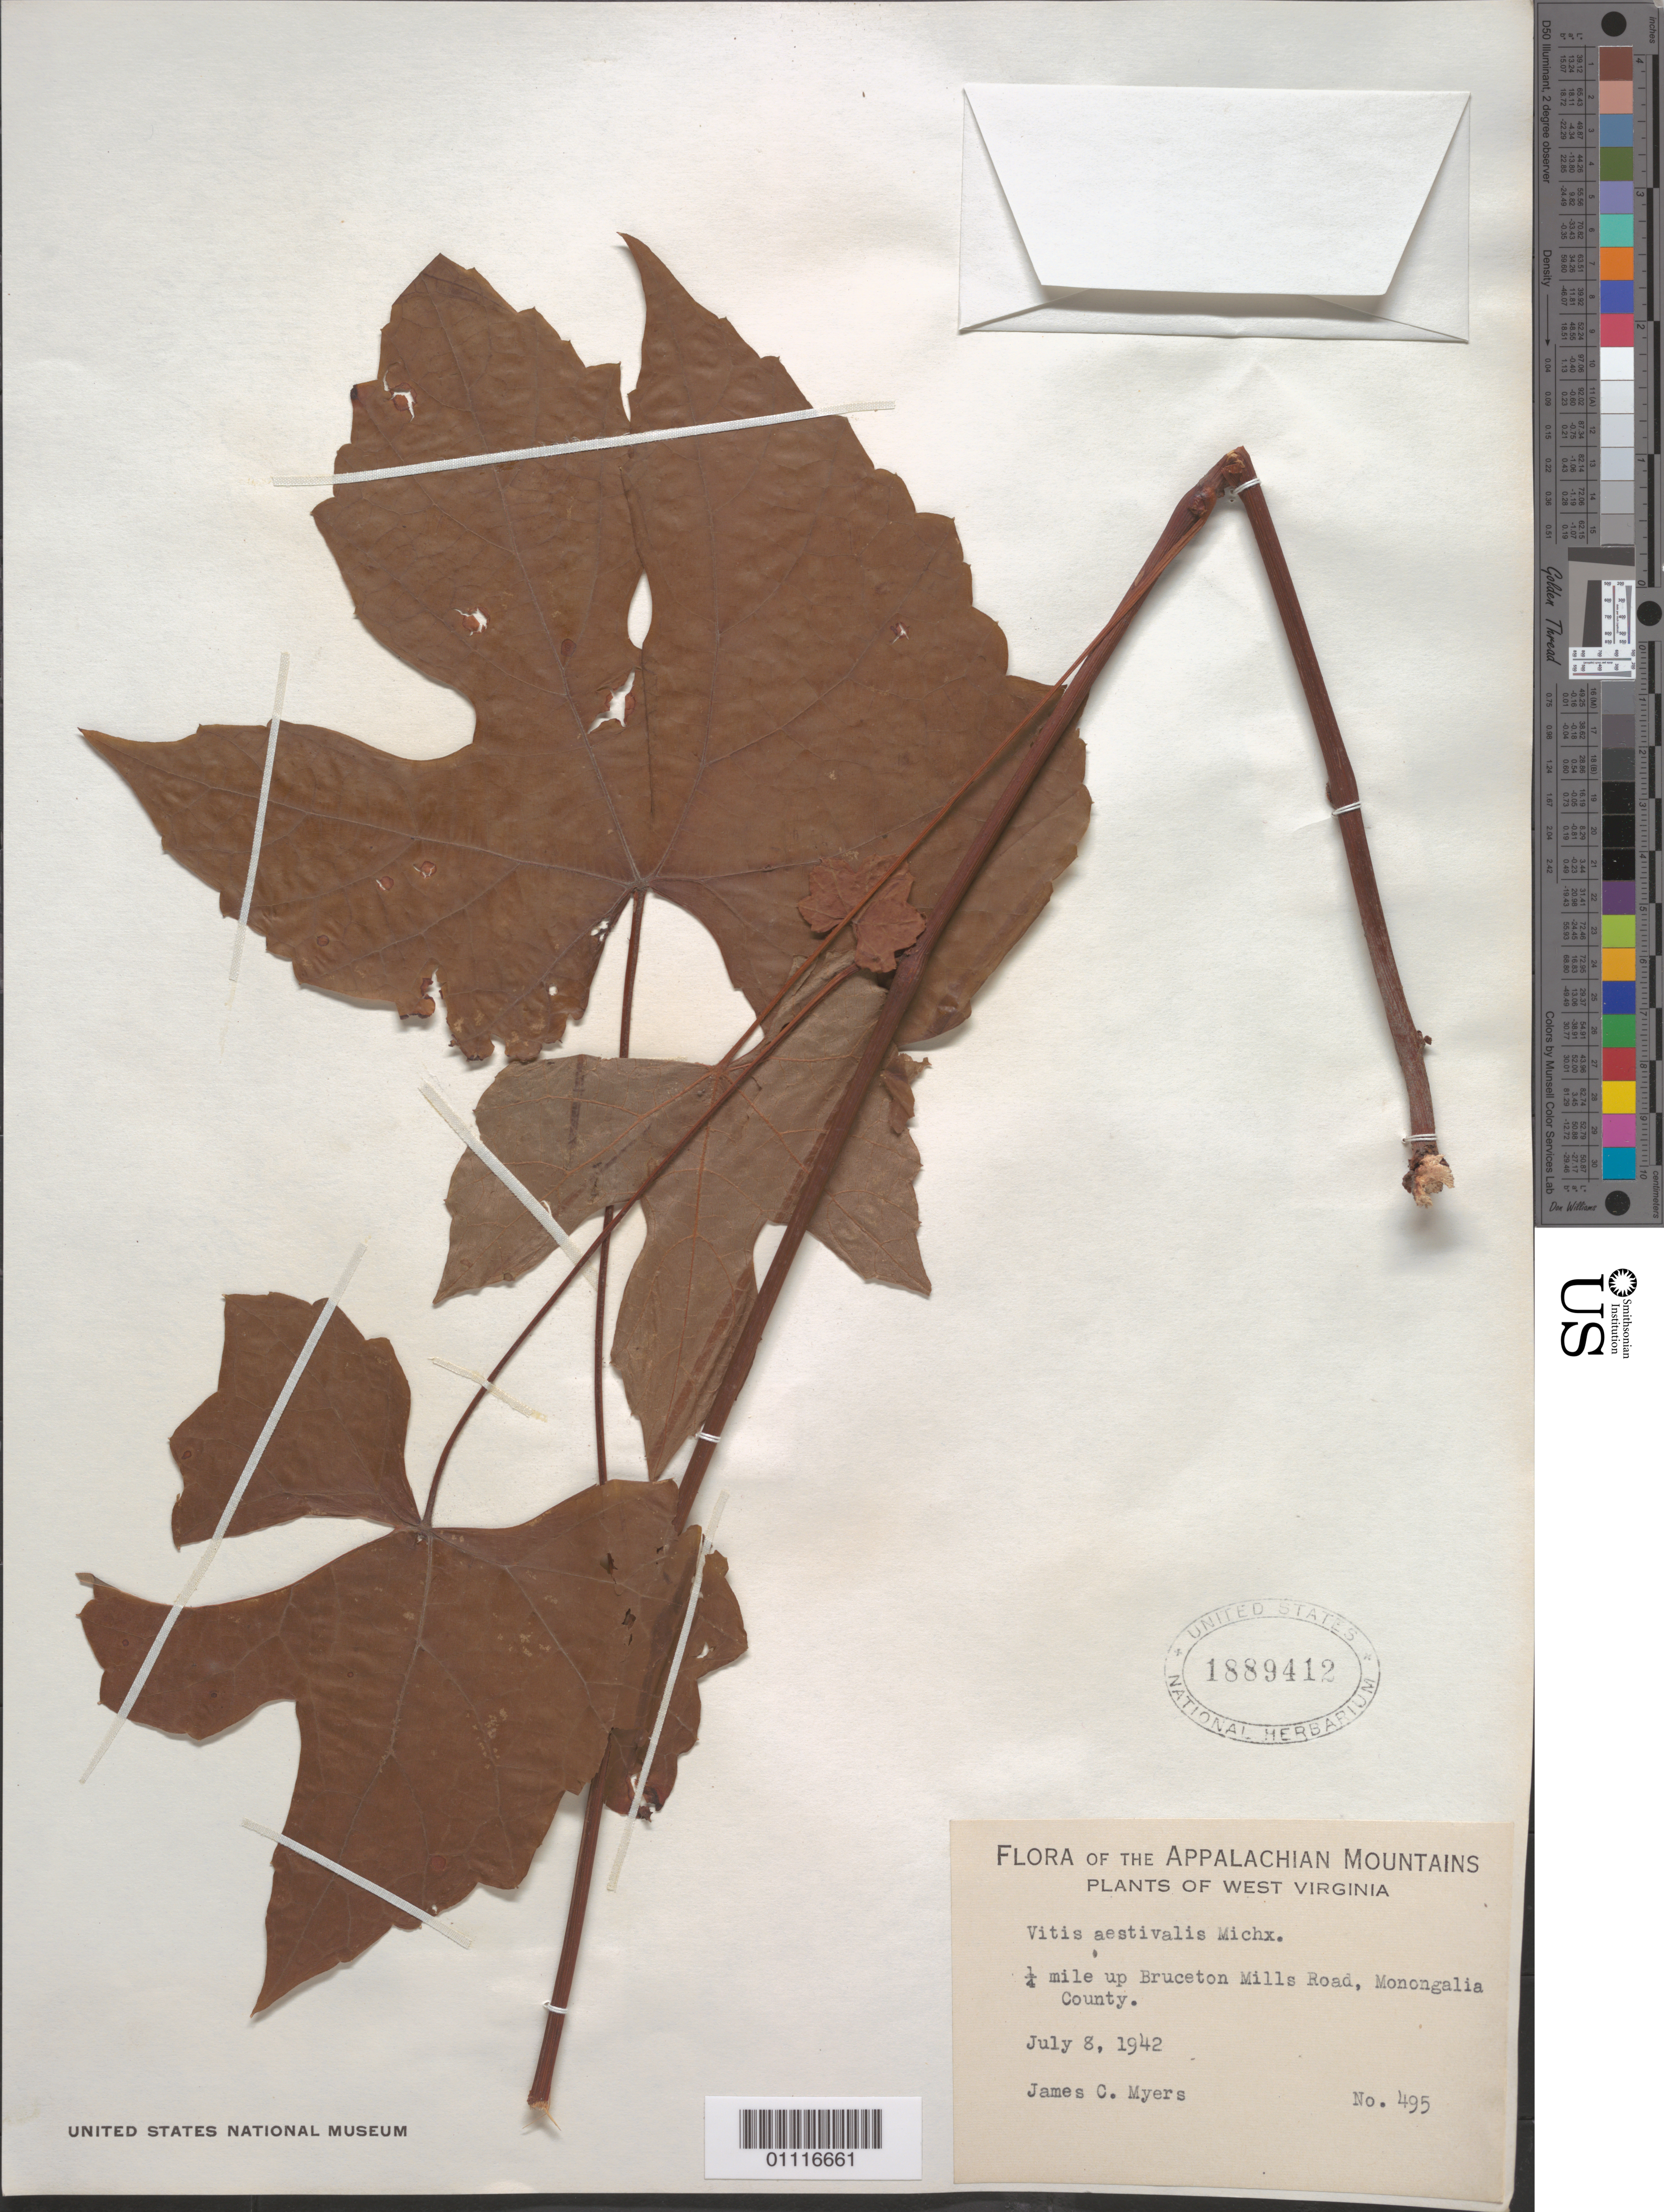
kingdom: Plantae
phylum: Tracheophyta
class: Magnoliopsida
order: Vitales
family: Vitaceae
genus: Vitis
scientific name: Vitis aestivalis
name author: Michx.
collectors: J. C. Myers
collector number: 495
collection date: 1942-07-08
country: United States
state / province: West Virginia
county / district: Monongalia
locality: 1/4 mile up Bruceton Mills Road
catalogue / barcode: US 1889412